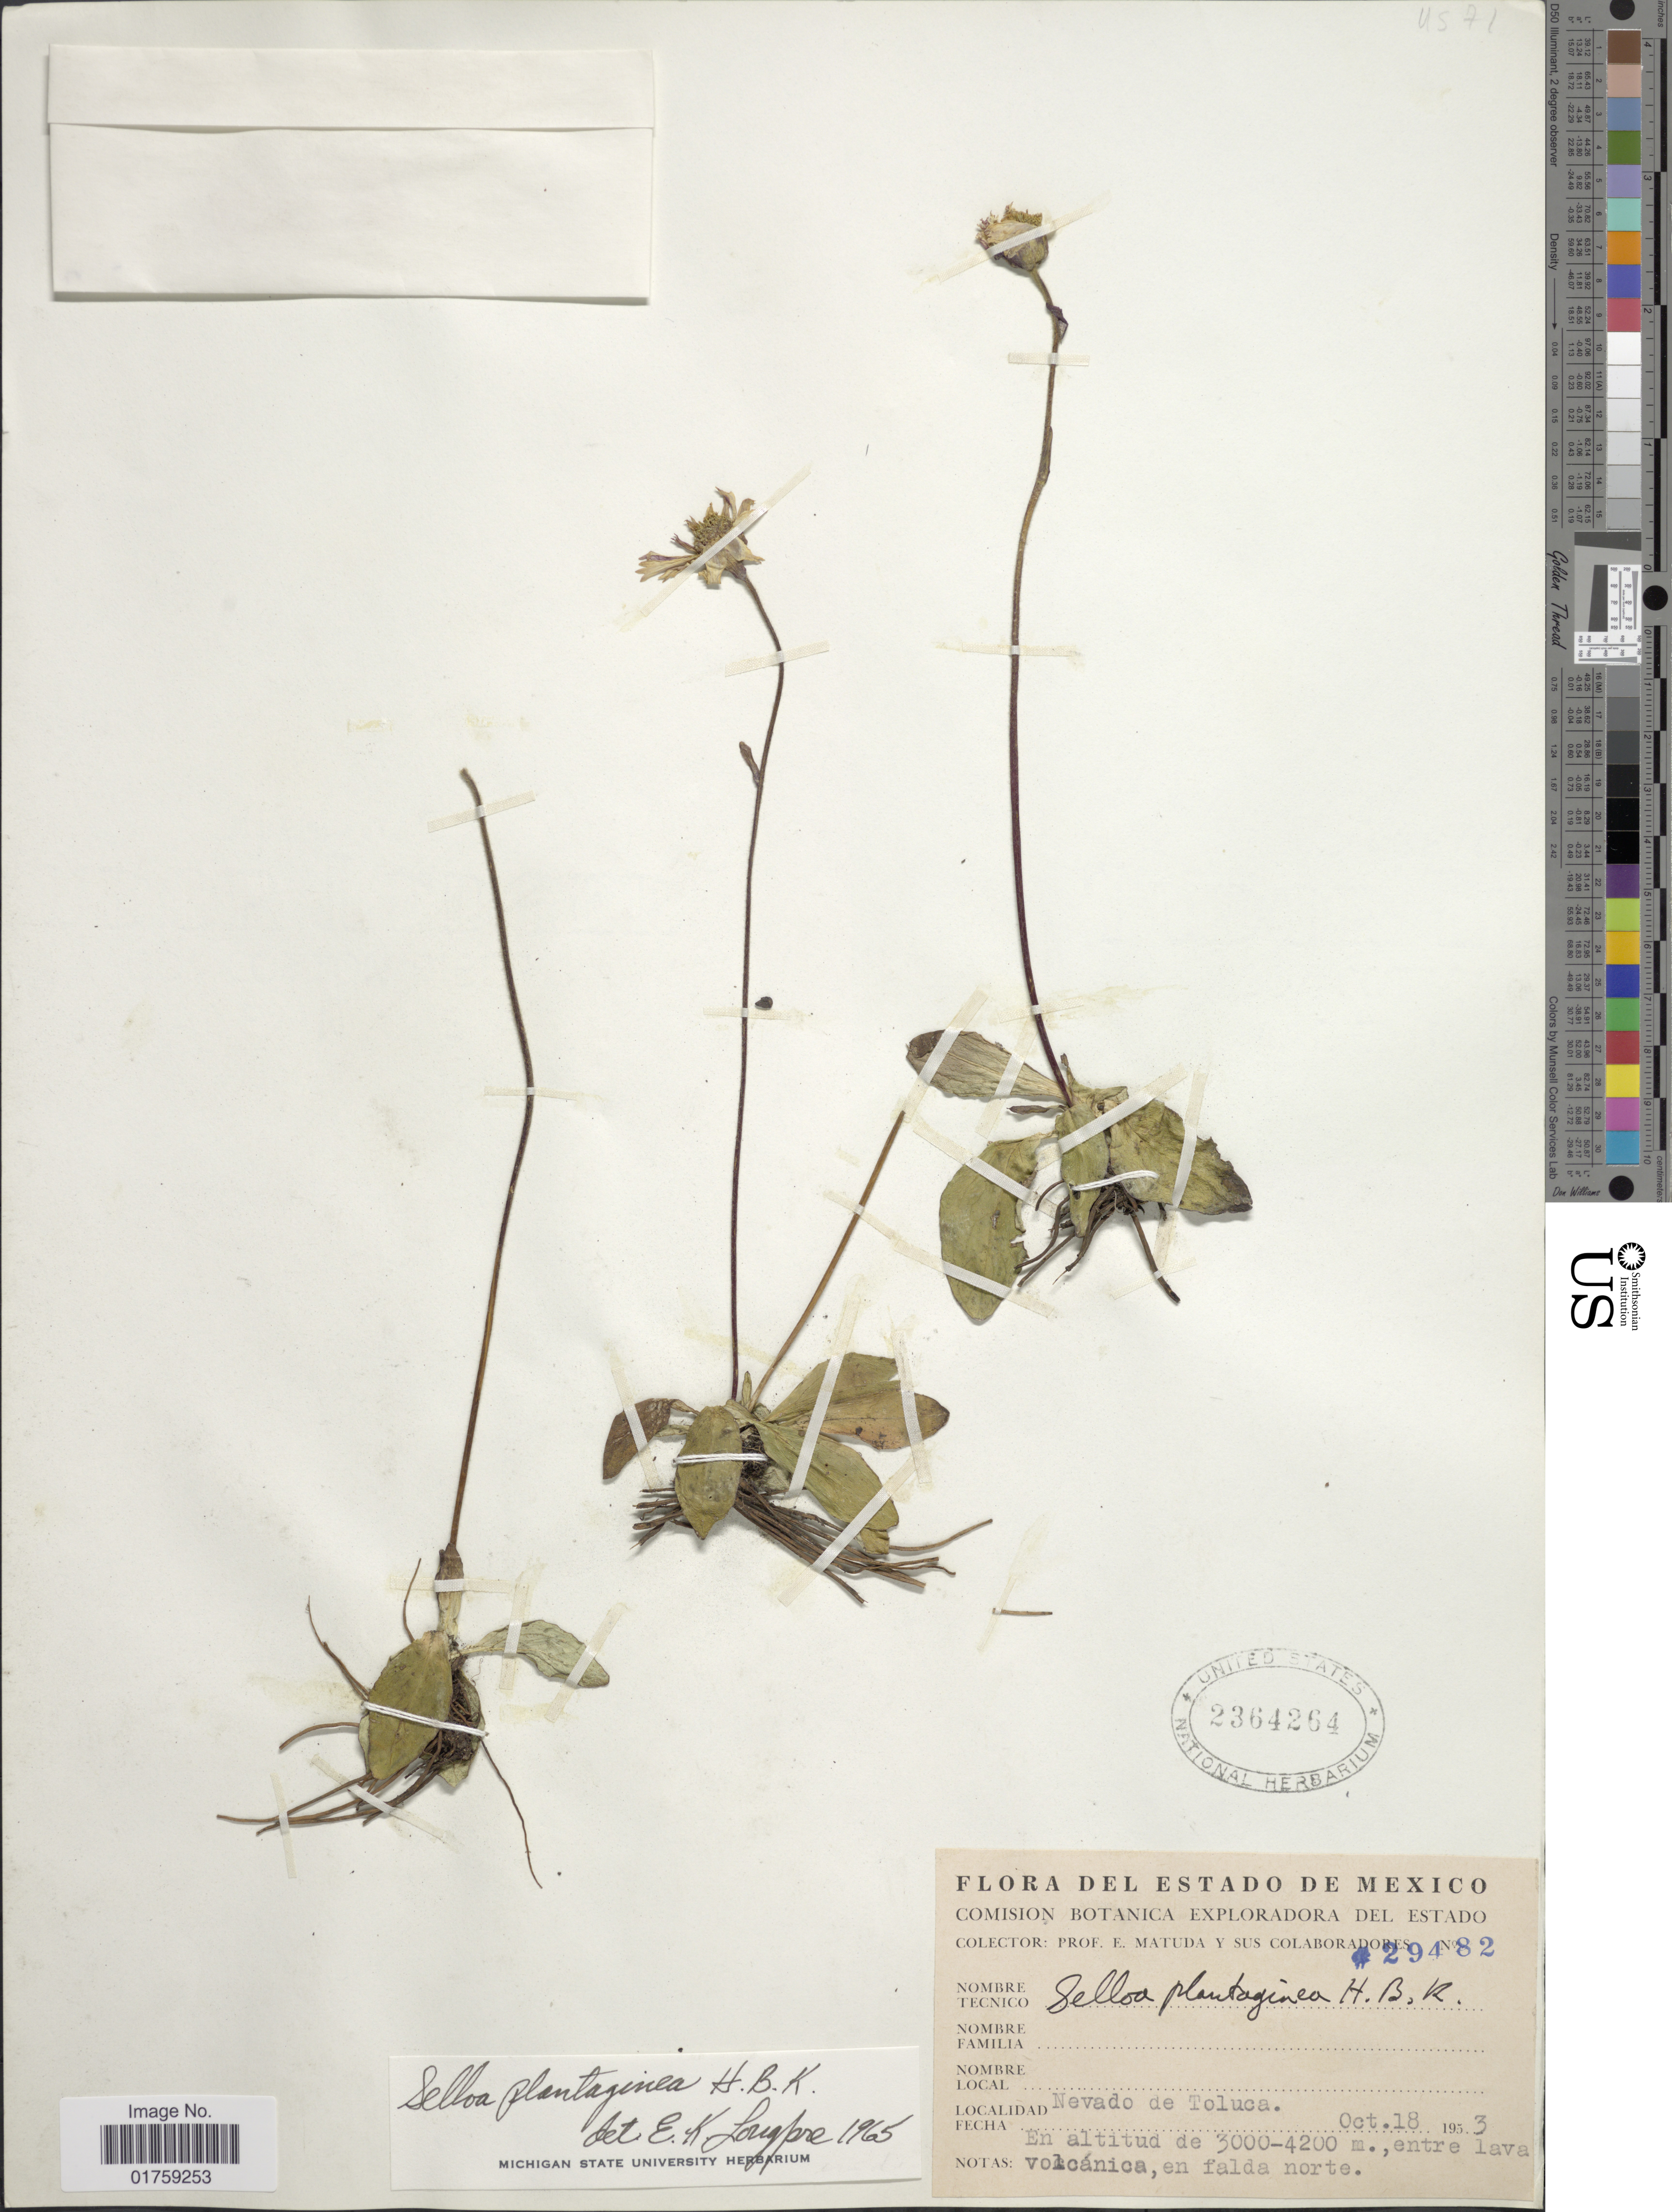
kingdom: Plantae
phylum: Tracheophyta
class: Magnoliopsida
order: Asterales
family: Asteraceae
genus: Selloa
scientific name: Selloa plantaginea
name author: Kunth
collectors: E. Matuda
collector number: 29482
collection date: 1953-10-18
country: Mexico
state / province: México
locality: Estado de México. Nevado de Toluca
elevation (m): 3000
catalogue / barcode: US 2364264